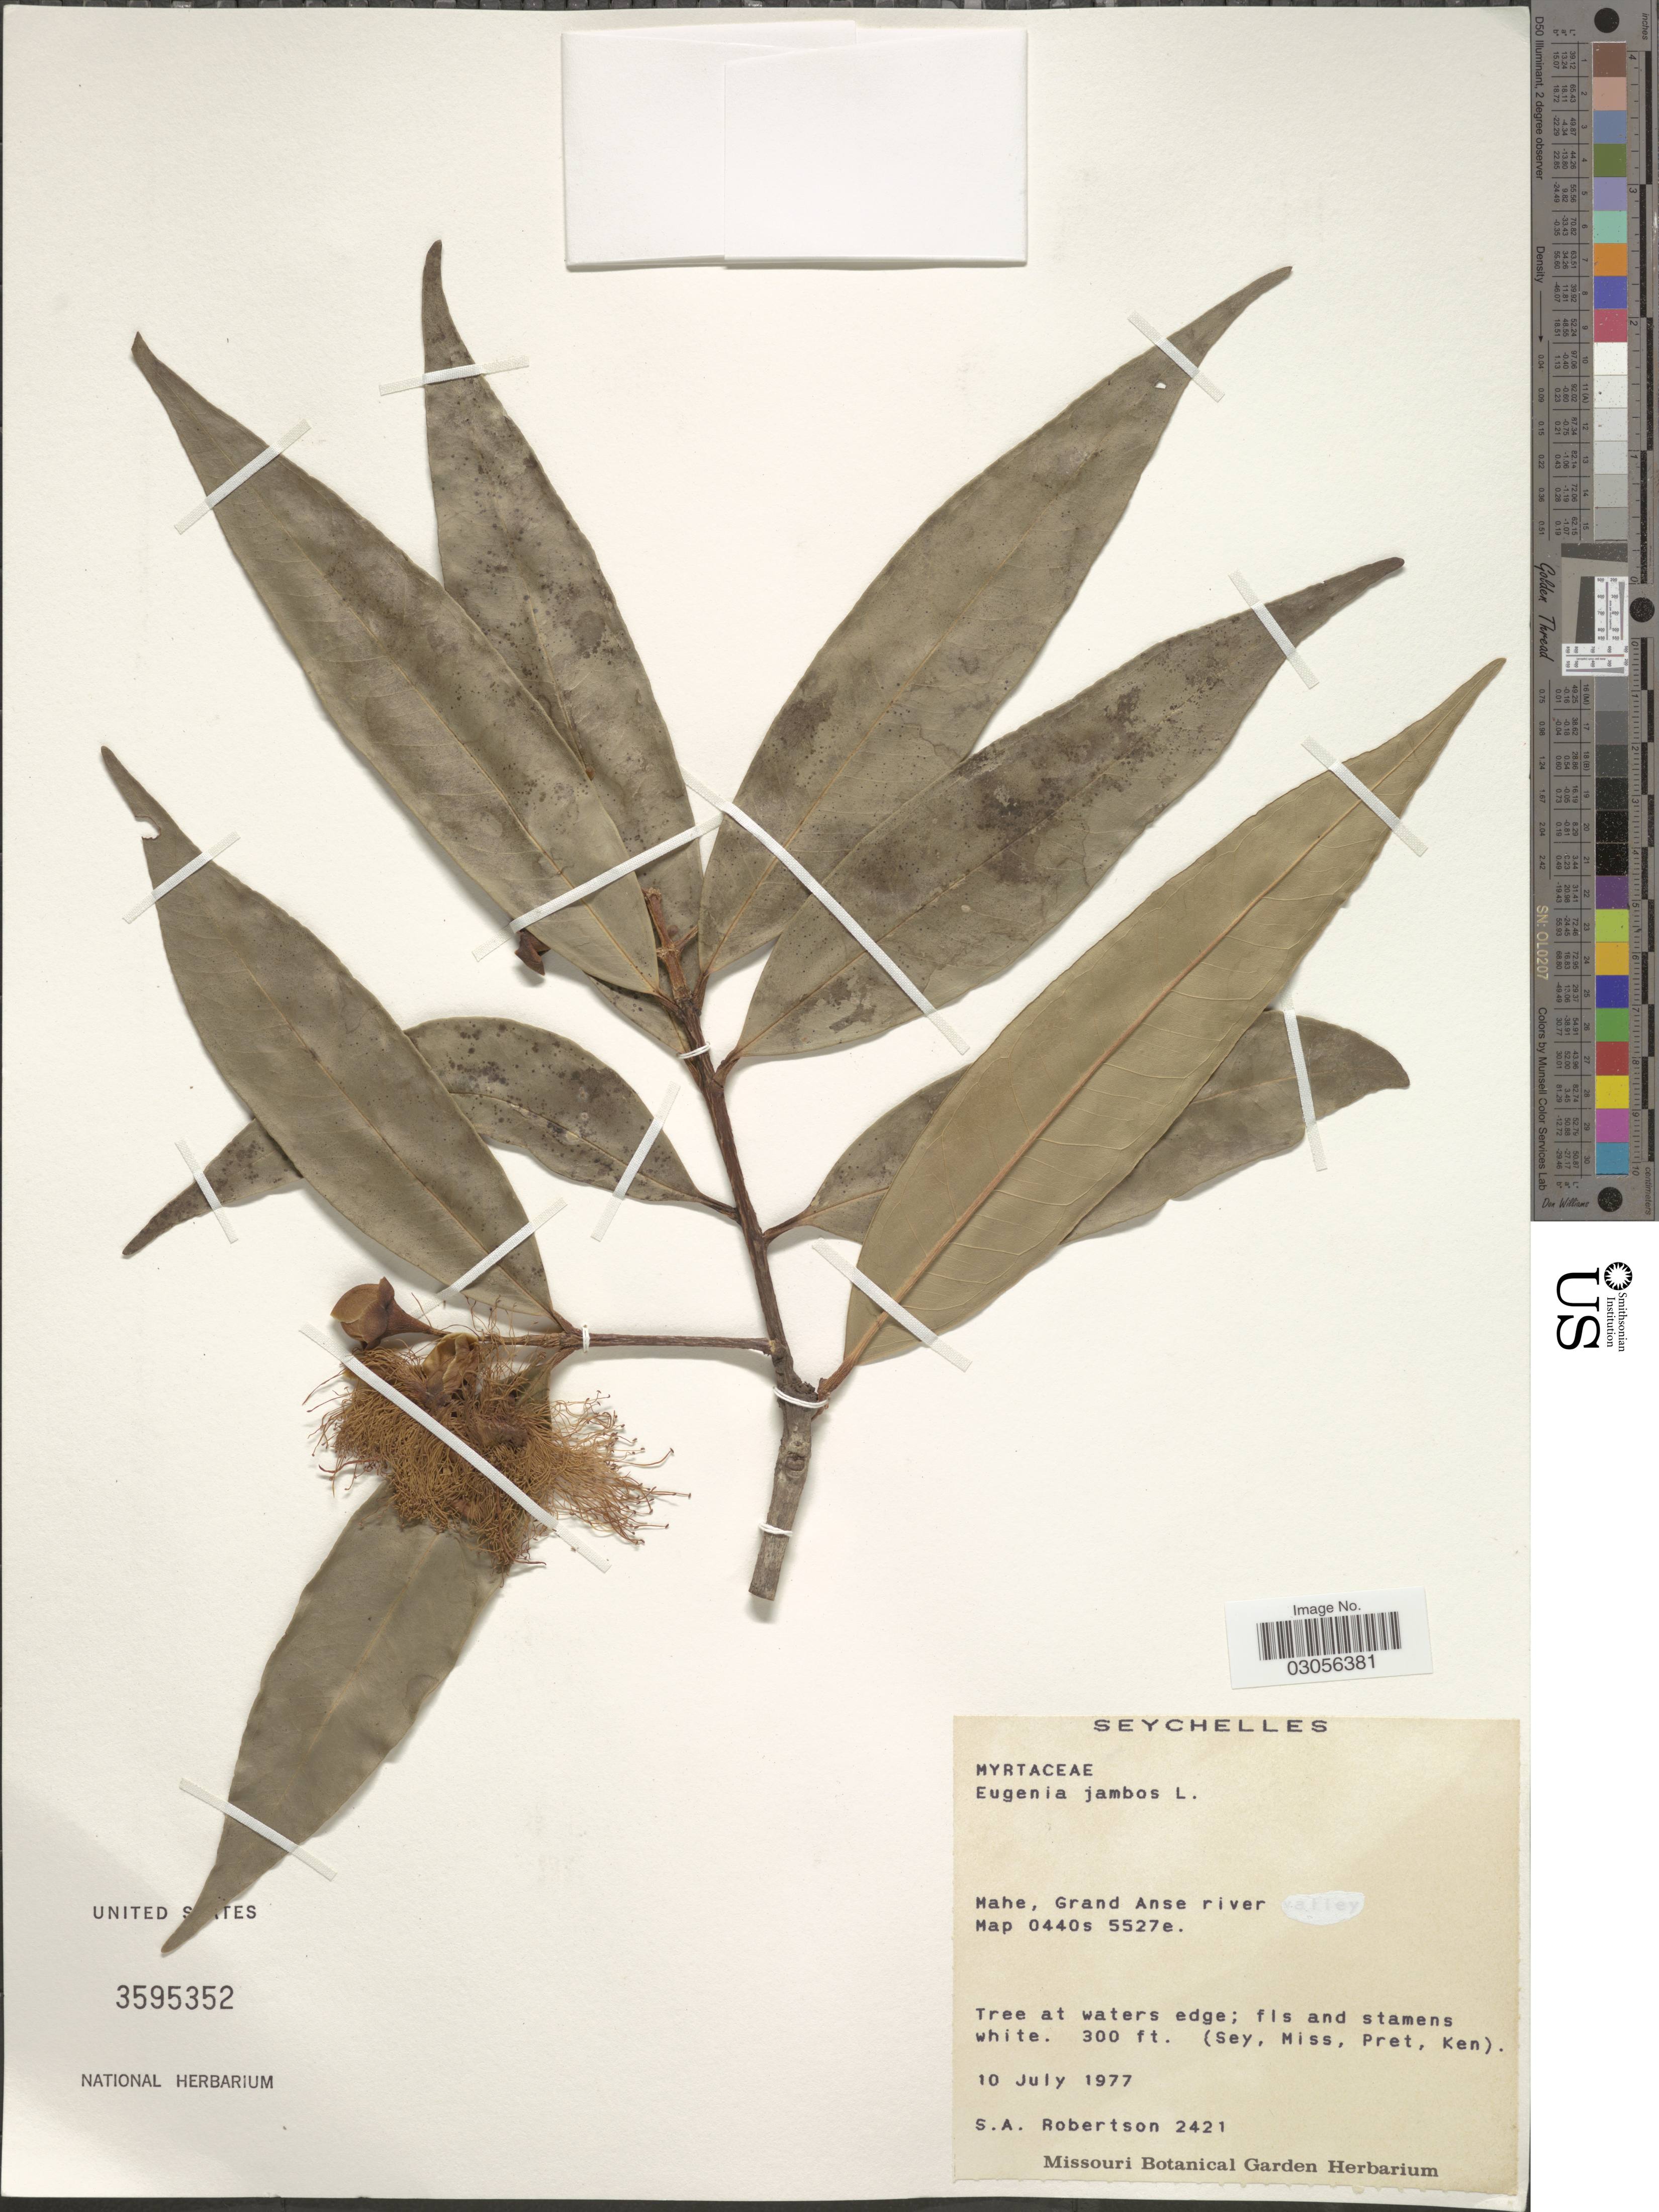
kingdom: Plantae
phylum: Tracheophyta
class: Magnoliopsida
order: Myrtales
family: Myrtaceae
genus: Syzygium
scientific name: Syzygium jambos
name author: (L.) Alston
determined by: Strong, Mark T., (BOT), Smithsonian Institution - National Museum of Natural History (UNITED STATES)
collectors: S. A. Robertson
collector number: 2421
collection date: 1977-07-10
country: Seychelles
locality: Mahe, Grand Anse river.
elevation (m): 91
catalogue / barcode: US 3595352